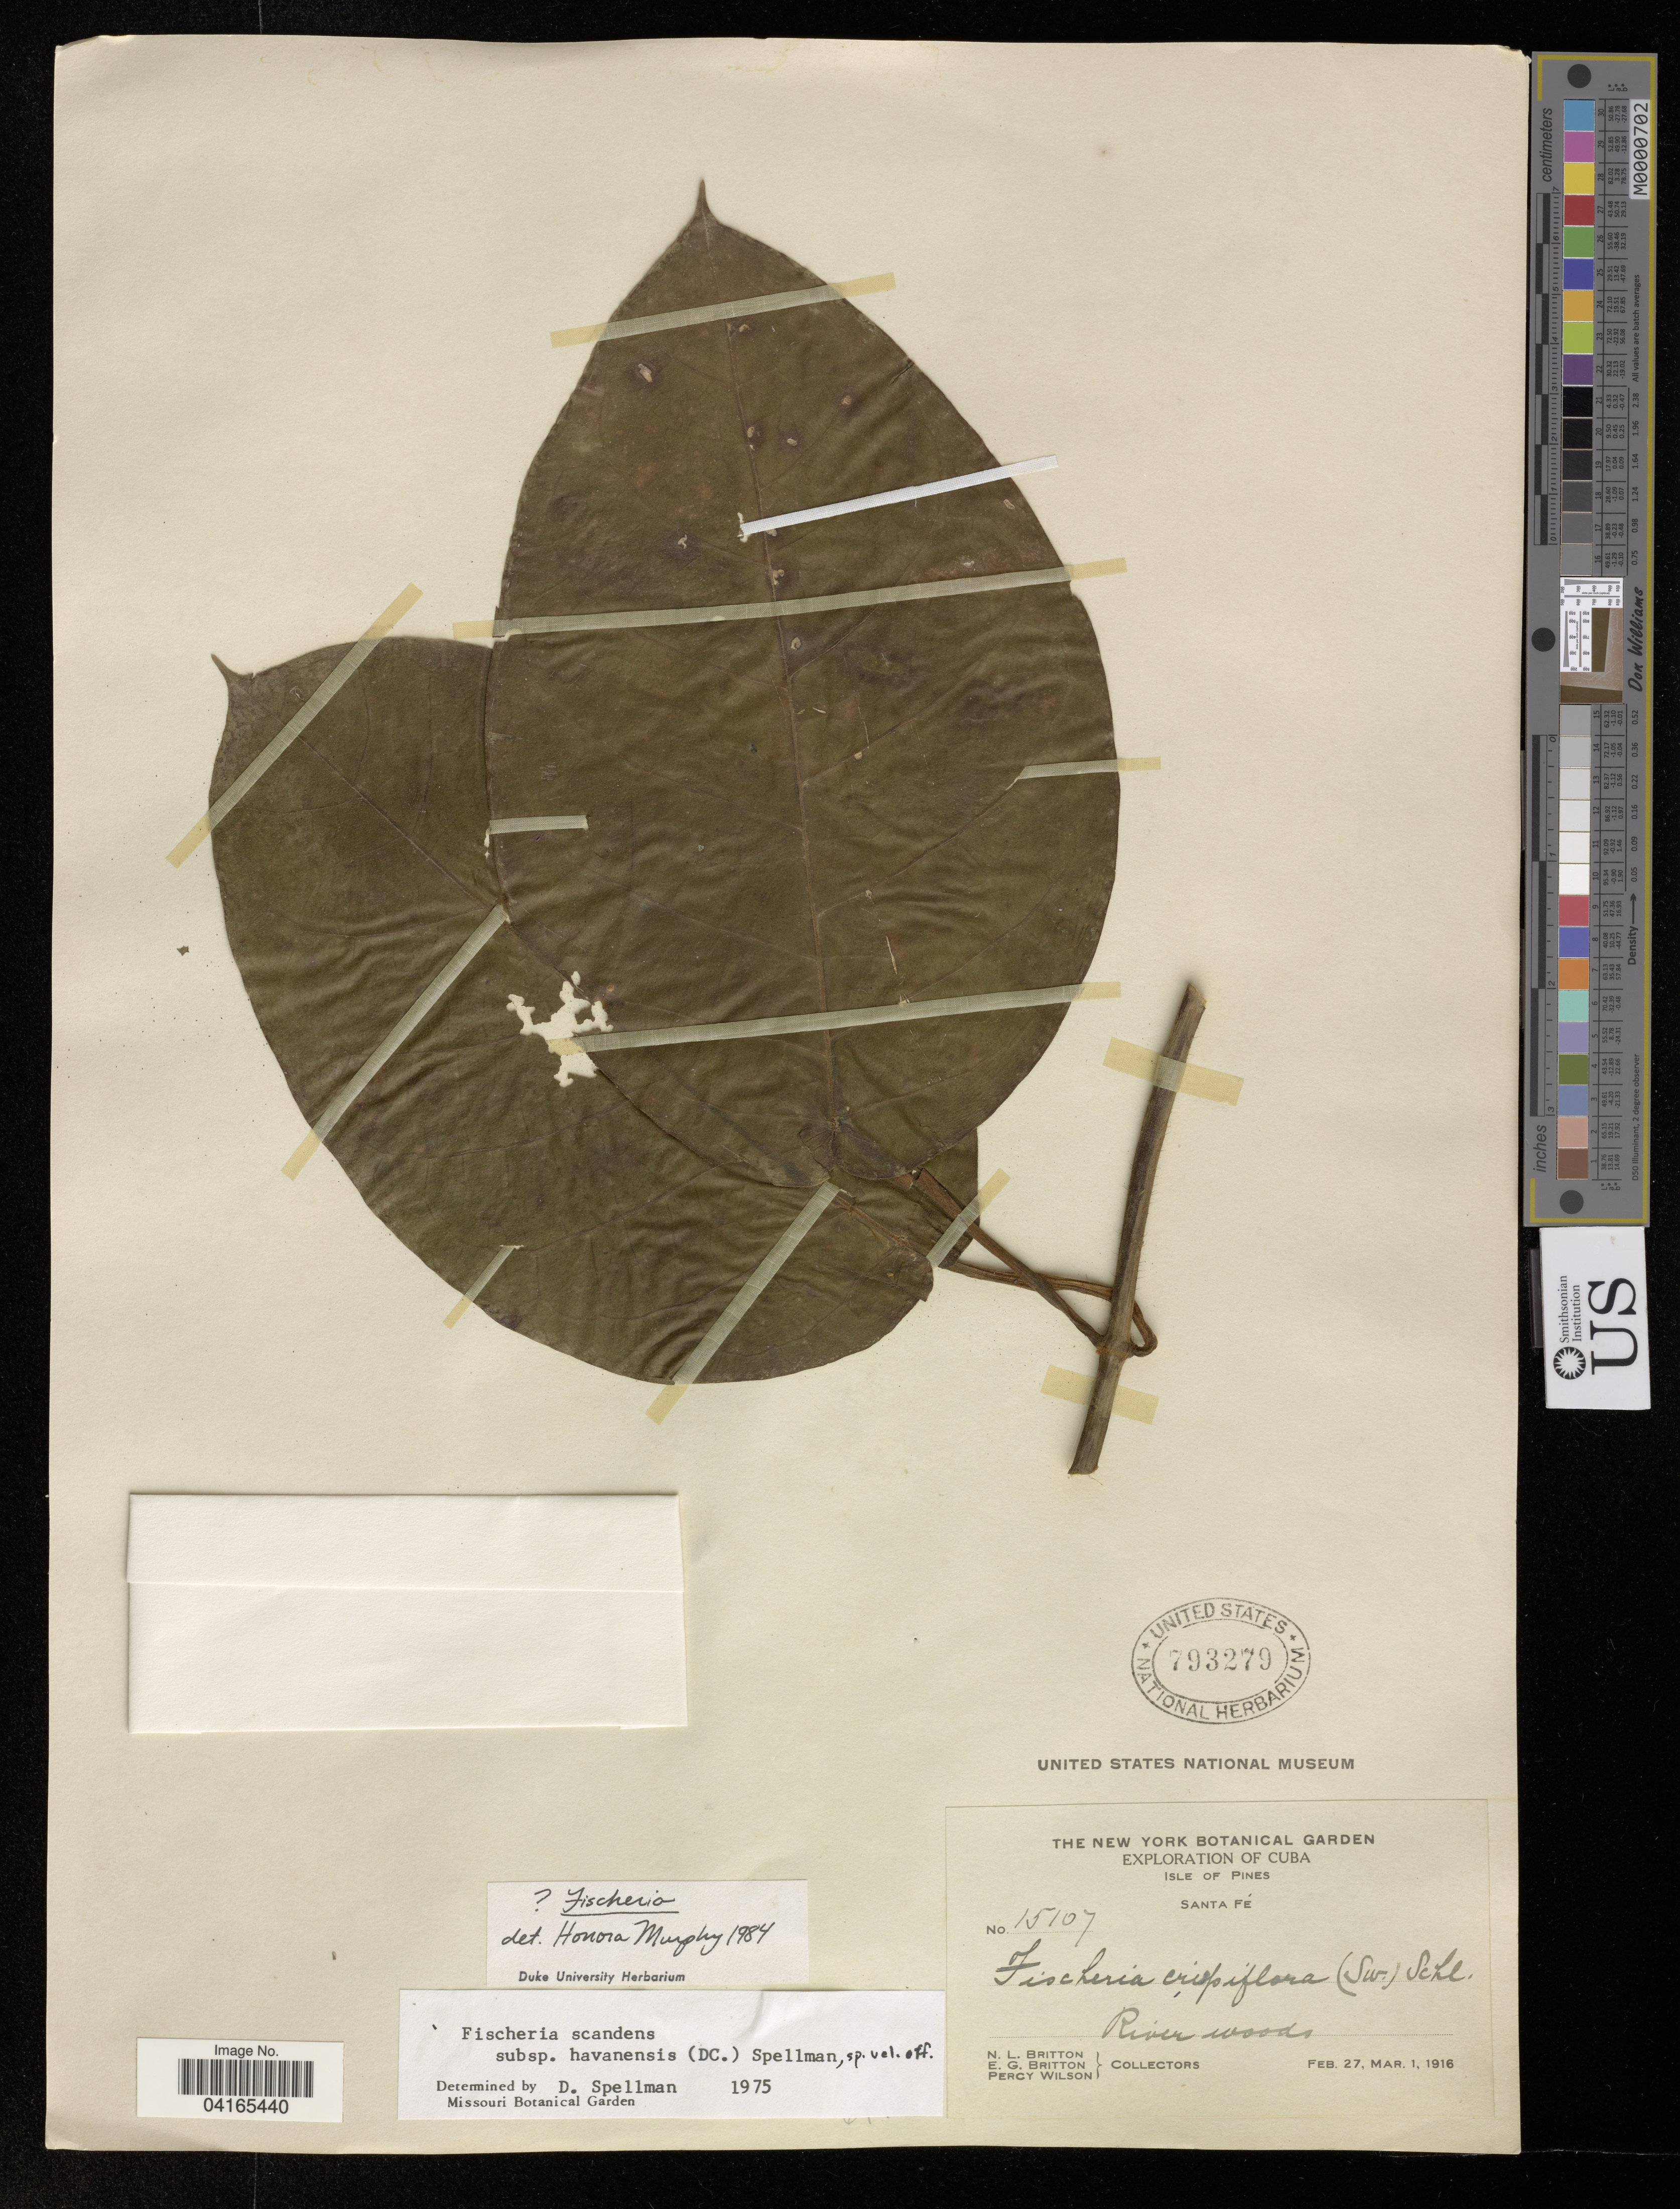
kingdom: Plantae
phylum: Tracheophyta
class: Magnoliopsida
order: Gentianales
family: Apocynaceae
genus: Fischeria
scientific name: Fischeria scandens subsp. havanensis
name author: (DC.) Spellman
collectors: N. Britton, E. G. Britton & P. Wilson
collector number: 15107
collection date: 1916-02-27/1916-03-01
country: Cuba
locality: Isle of Pines. Santa Fé. River woods.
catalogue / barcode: US 793279